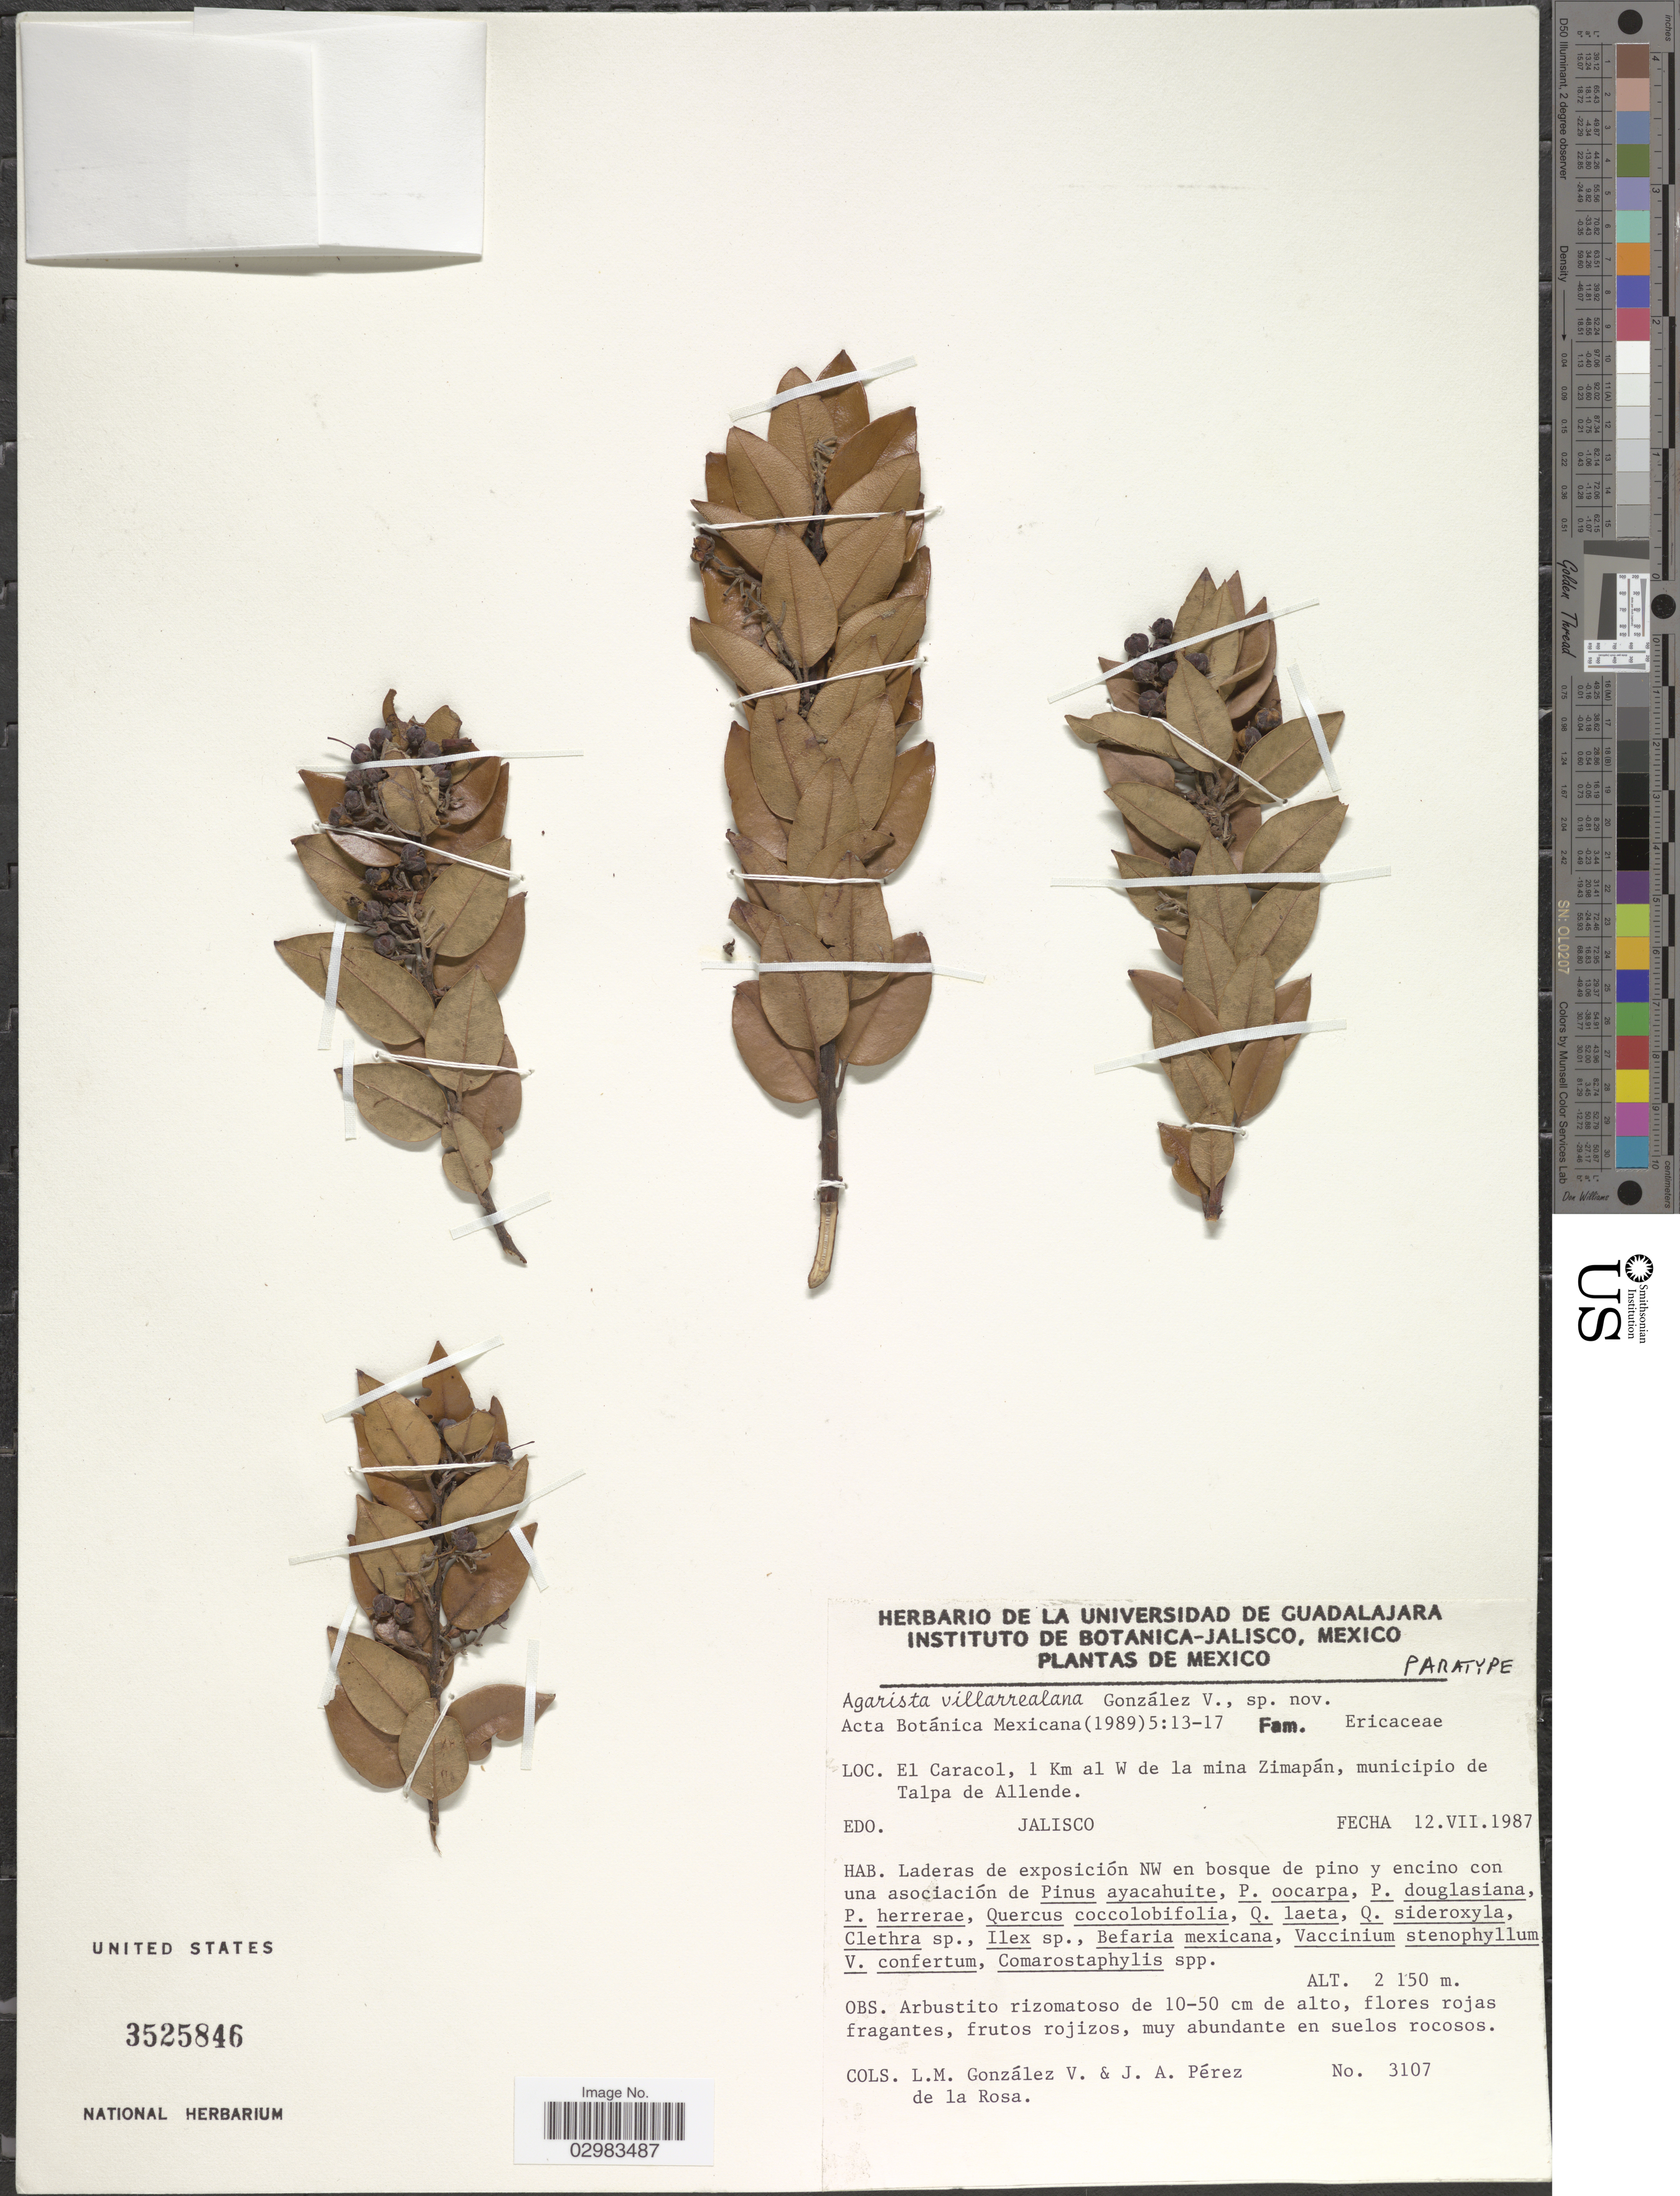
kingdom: Plantae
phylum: Tracheophyta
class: Magnoliopsida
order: Ericales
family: Ericaceae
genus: Agarista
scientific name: Agarista villarrealana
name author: L.M. González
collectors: L. M. González & J. A. Pérez de la Rosa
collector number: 3107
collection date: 1987-07-12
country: Mexico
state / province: Jalisco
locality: El Caracol, 1 Km al W de la mina Zimapán, municipio de Talpa de Allende.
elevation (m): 2150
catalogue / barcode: US 3525846